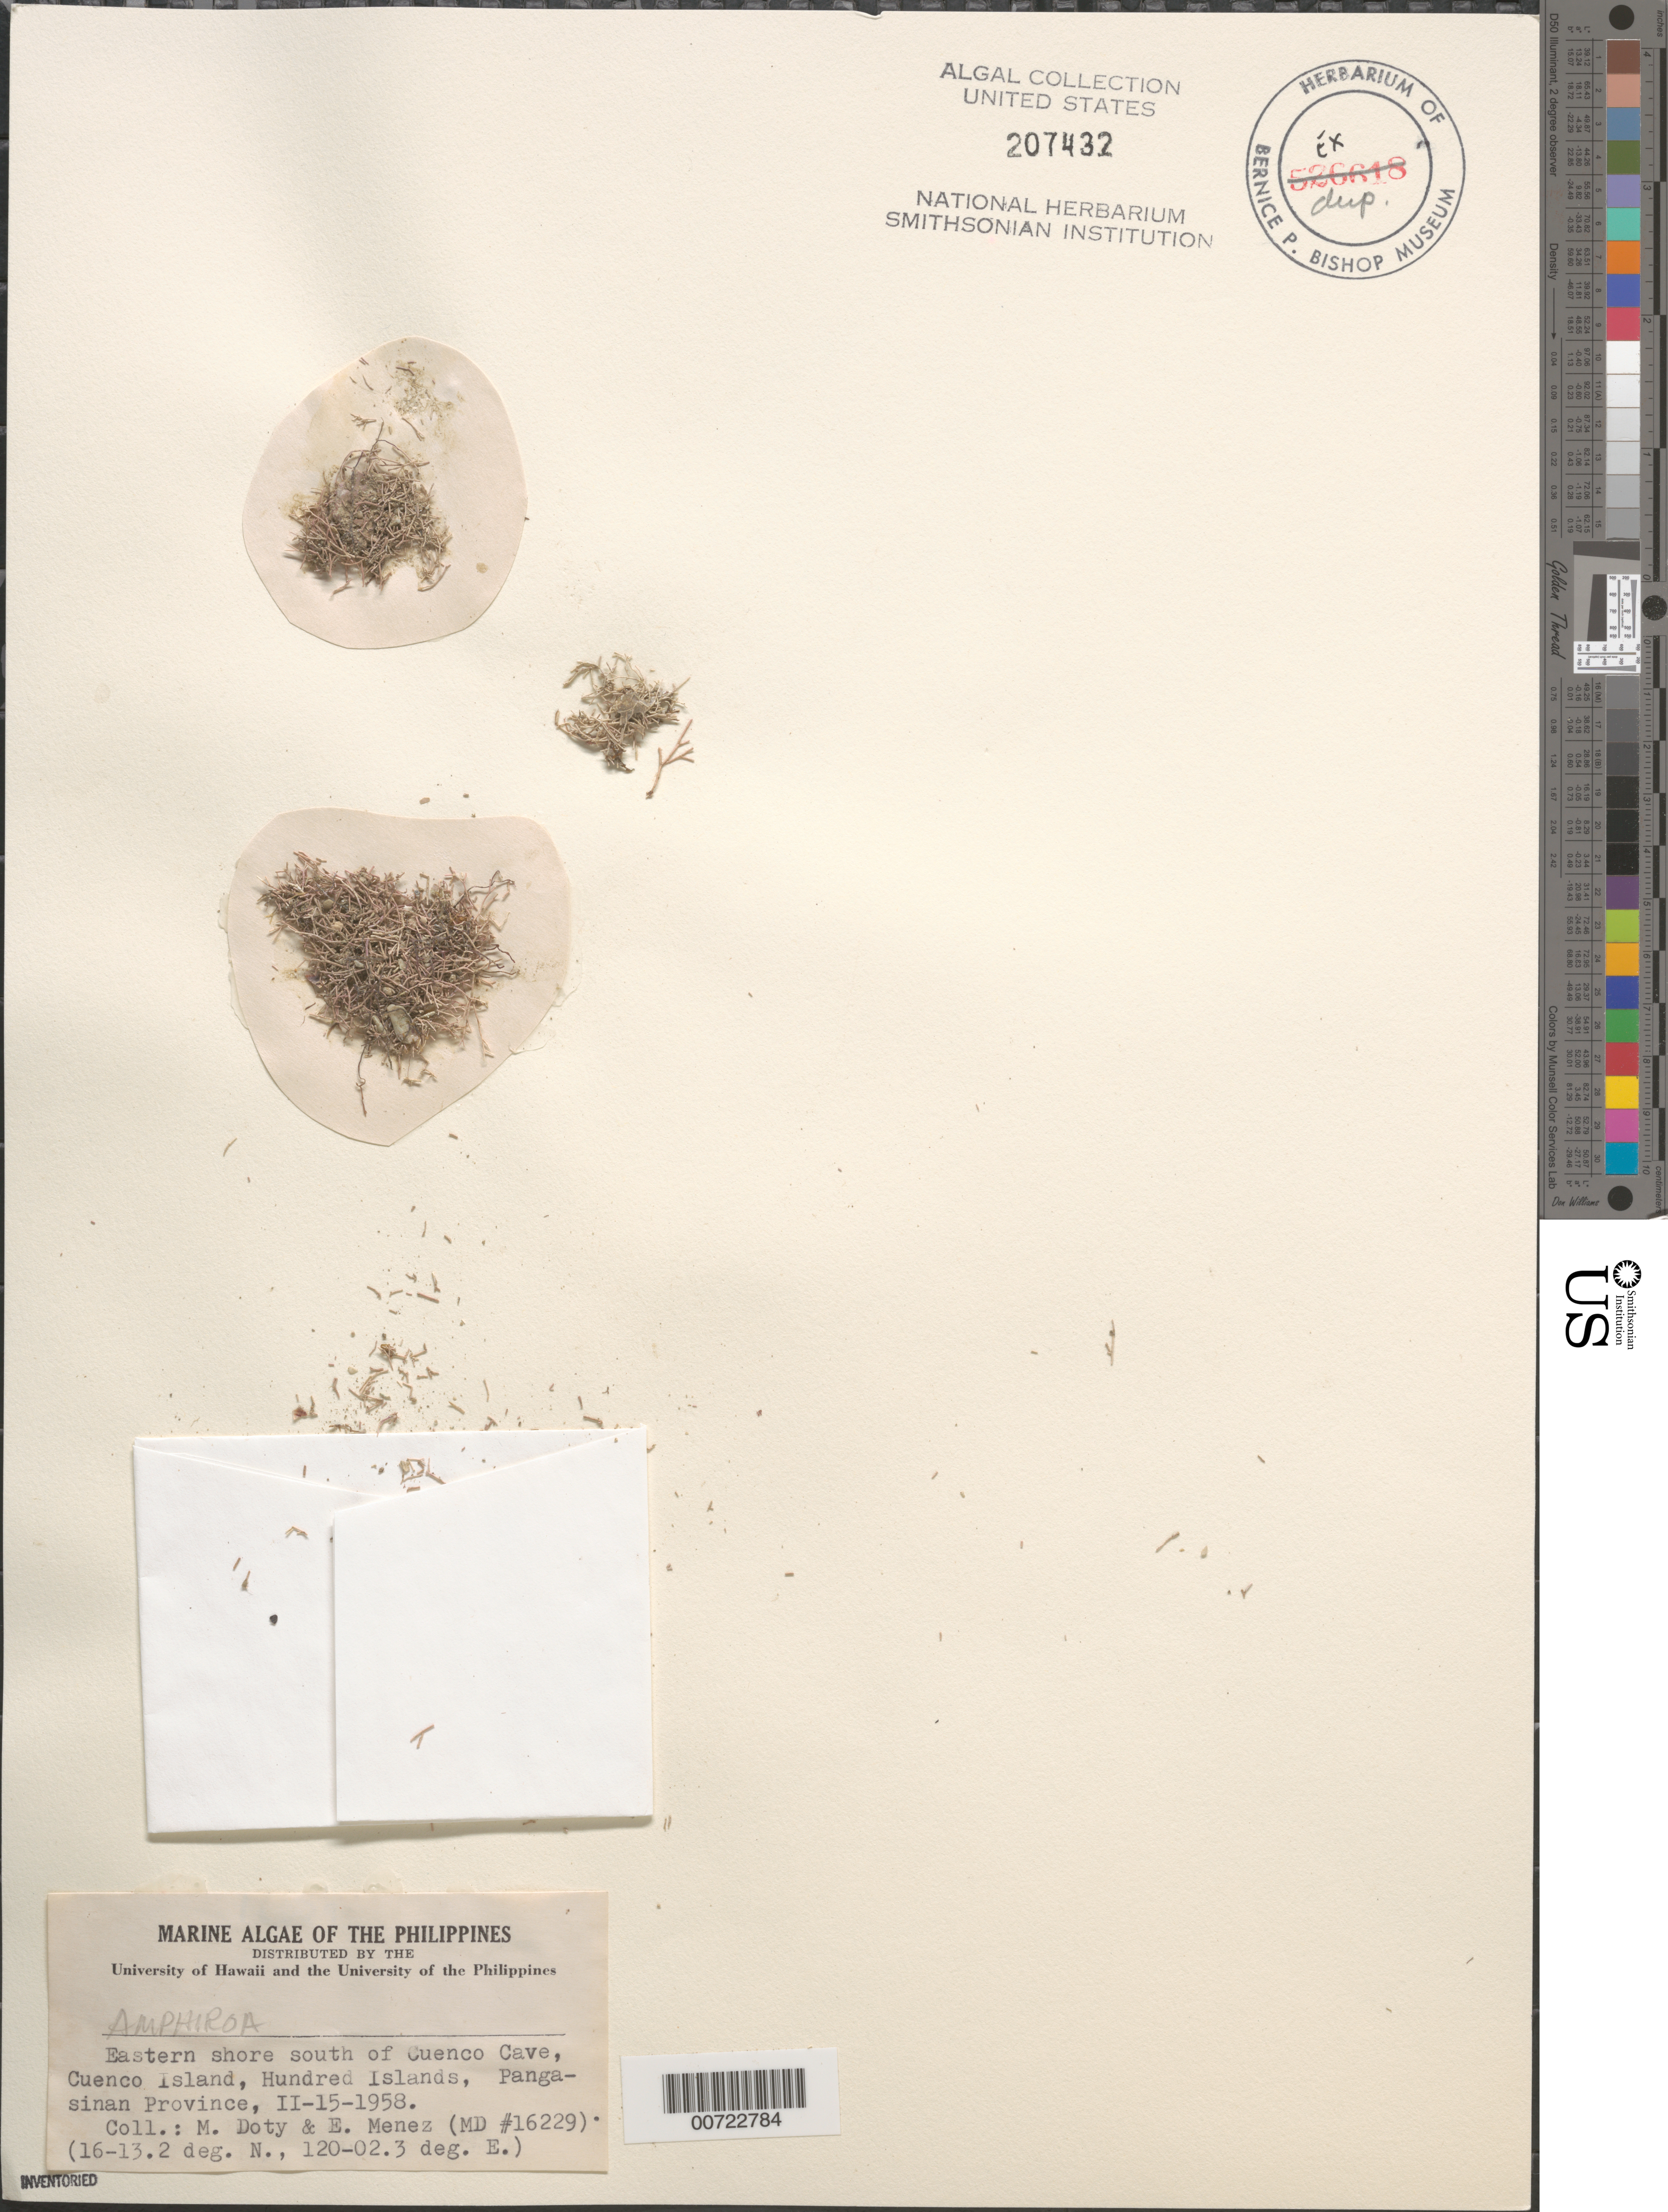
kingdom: Plantae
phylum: Rhodophyta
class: Florideophyceae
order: Corallinales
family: Lithophyllaceae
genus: Amphiroa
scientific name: Amphiroa sp.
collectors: M. S. Doty & Meñez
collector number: MSD 16229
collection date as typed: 15 Feb 1958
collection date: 1958-02-15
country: Philippines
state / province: Ilocos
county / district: Pangasinan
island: Cuenco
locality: Eastern shore south of Cuenco Cave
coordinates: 16-13.2 deg. N, 120-02.3 deg. E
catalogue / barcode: US 207432